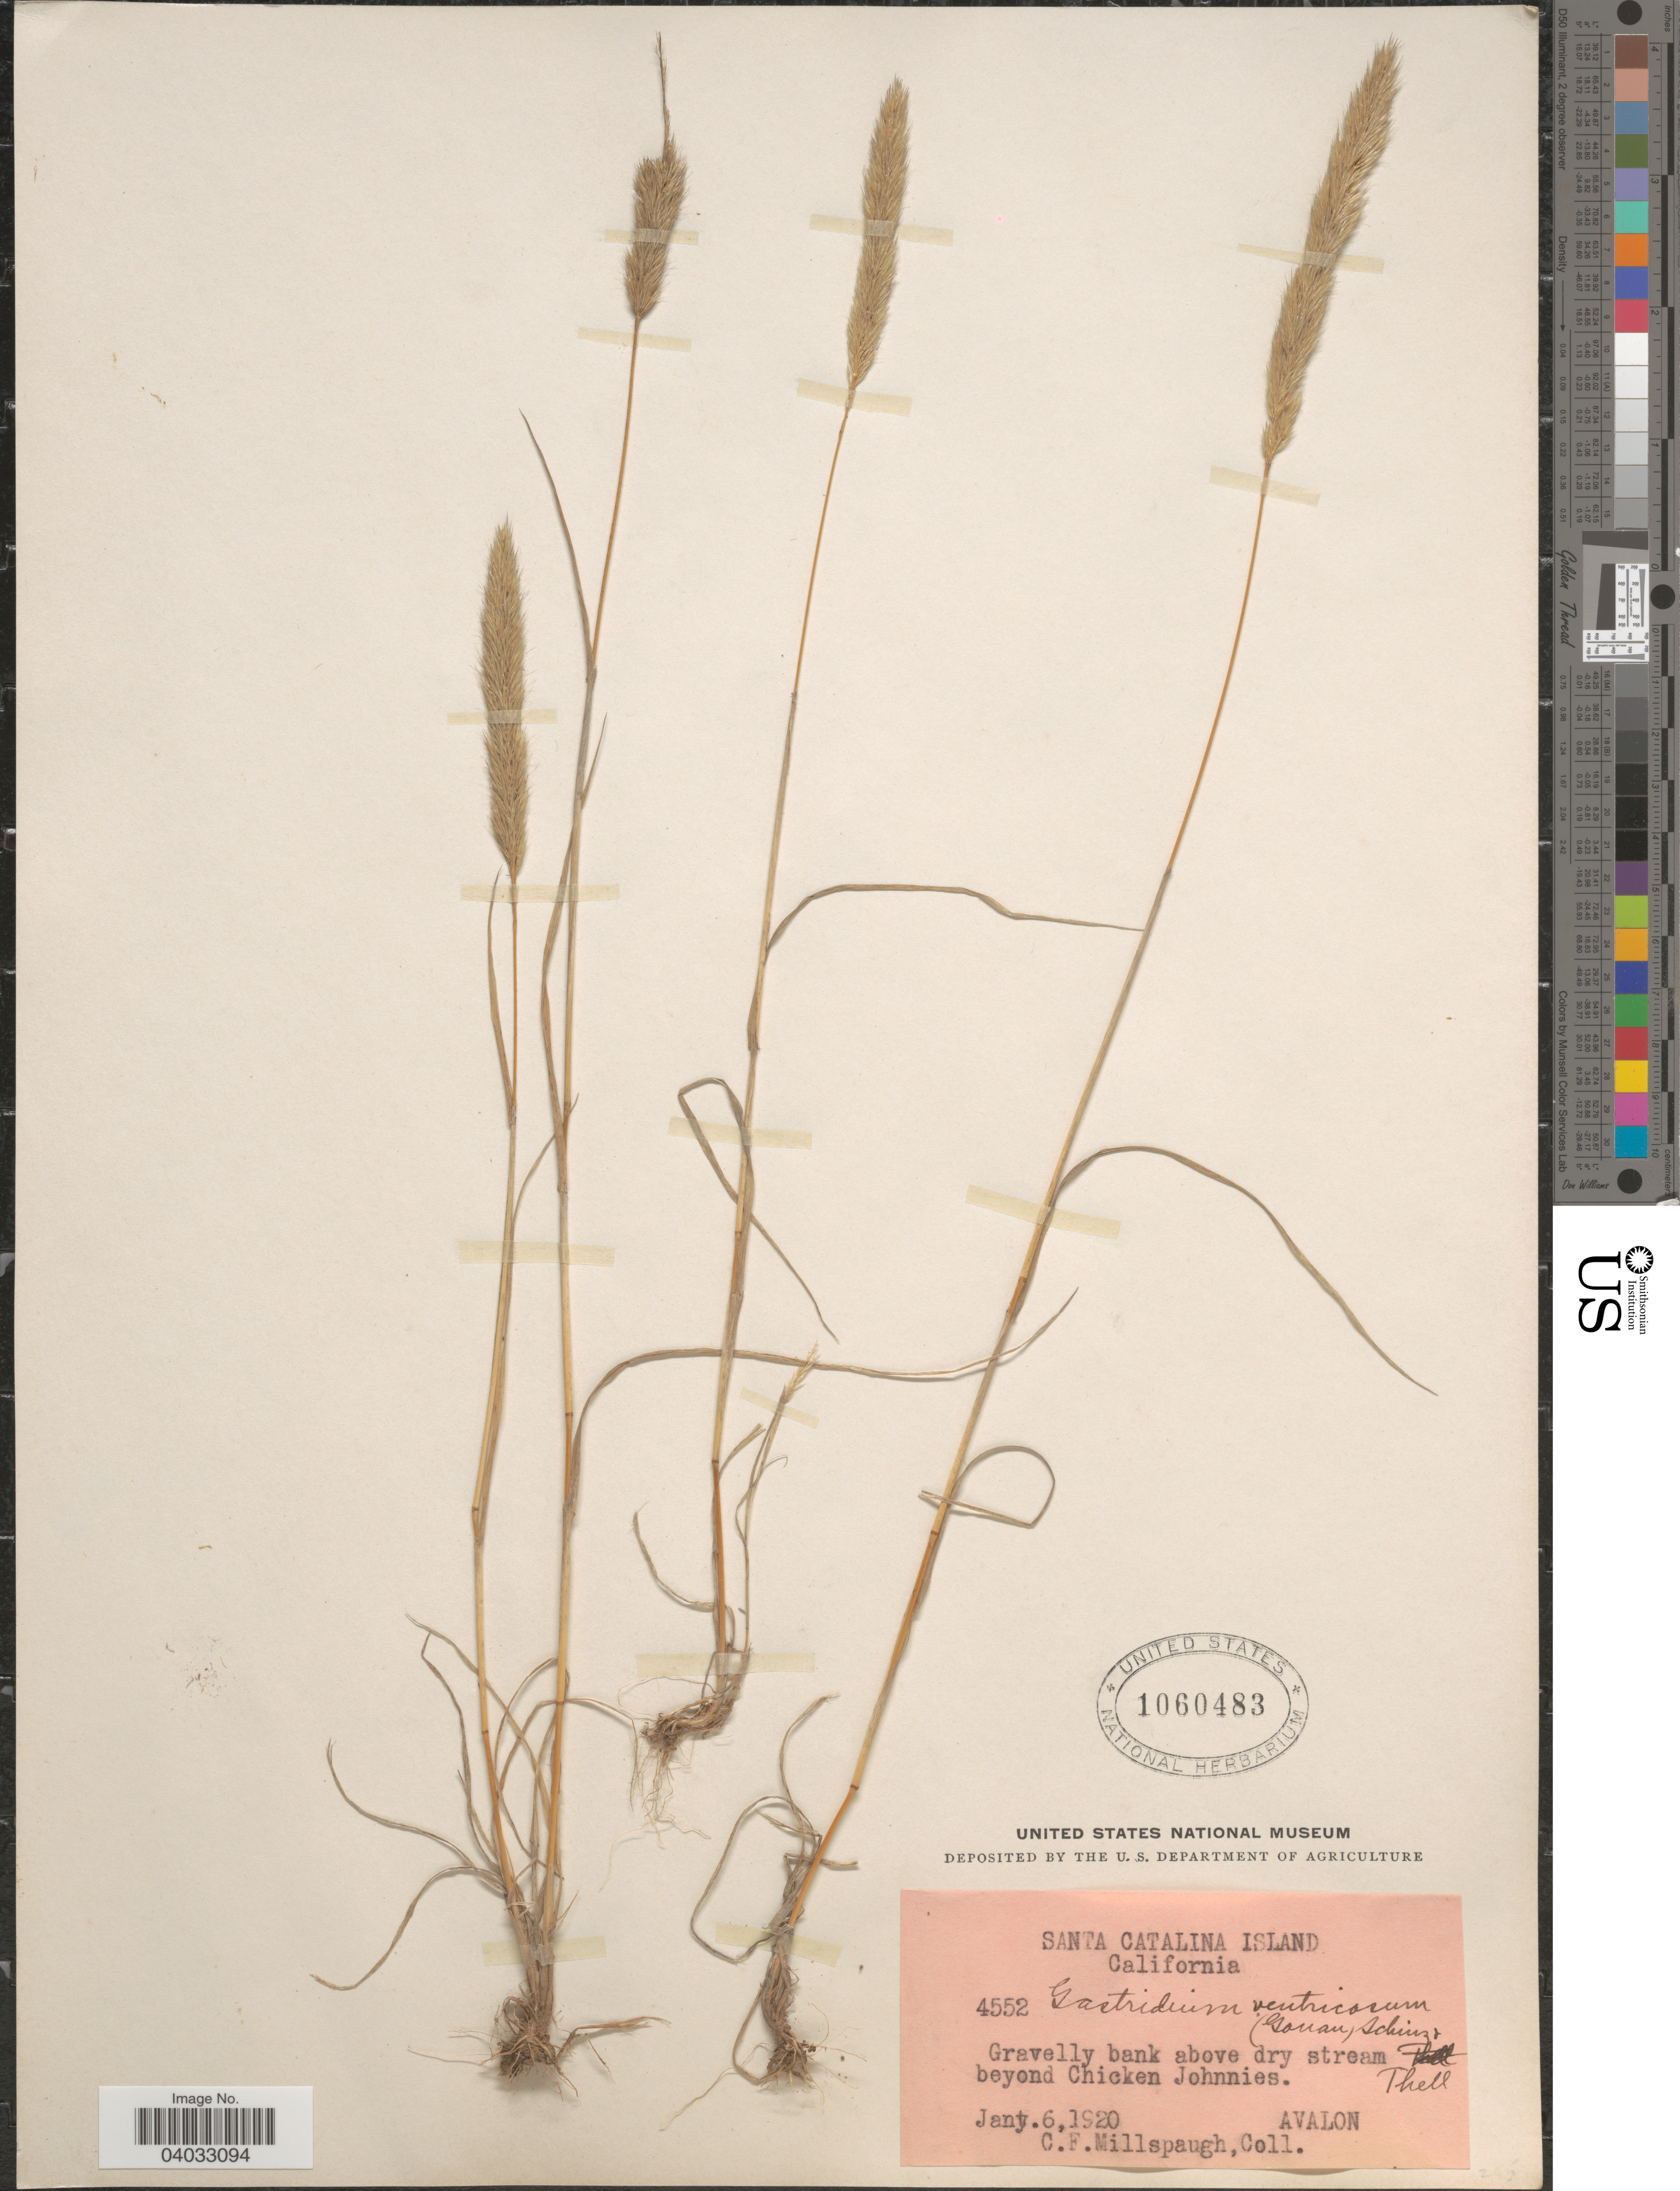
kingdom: Plantae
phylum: Tracheophyta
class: Liliopsida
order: Poales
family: Poaceae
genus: Gastridium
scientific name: Gastridium phleoides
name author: (Nees) C.E. Hubb.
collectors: C. F. Millspaugh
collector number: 4552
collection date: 1920-01-06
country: United States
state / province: California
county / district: Los Angeles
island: Santa Catalina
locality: Santa Catalina Island. Beyond Chicken Johnnies. Avalon.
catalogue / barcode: US 1060483